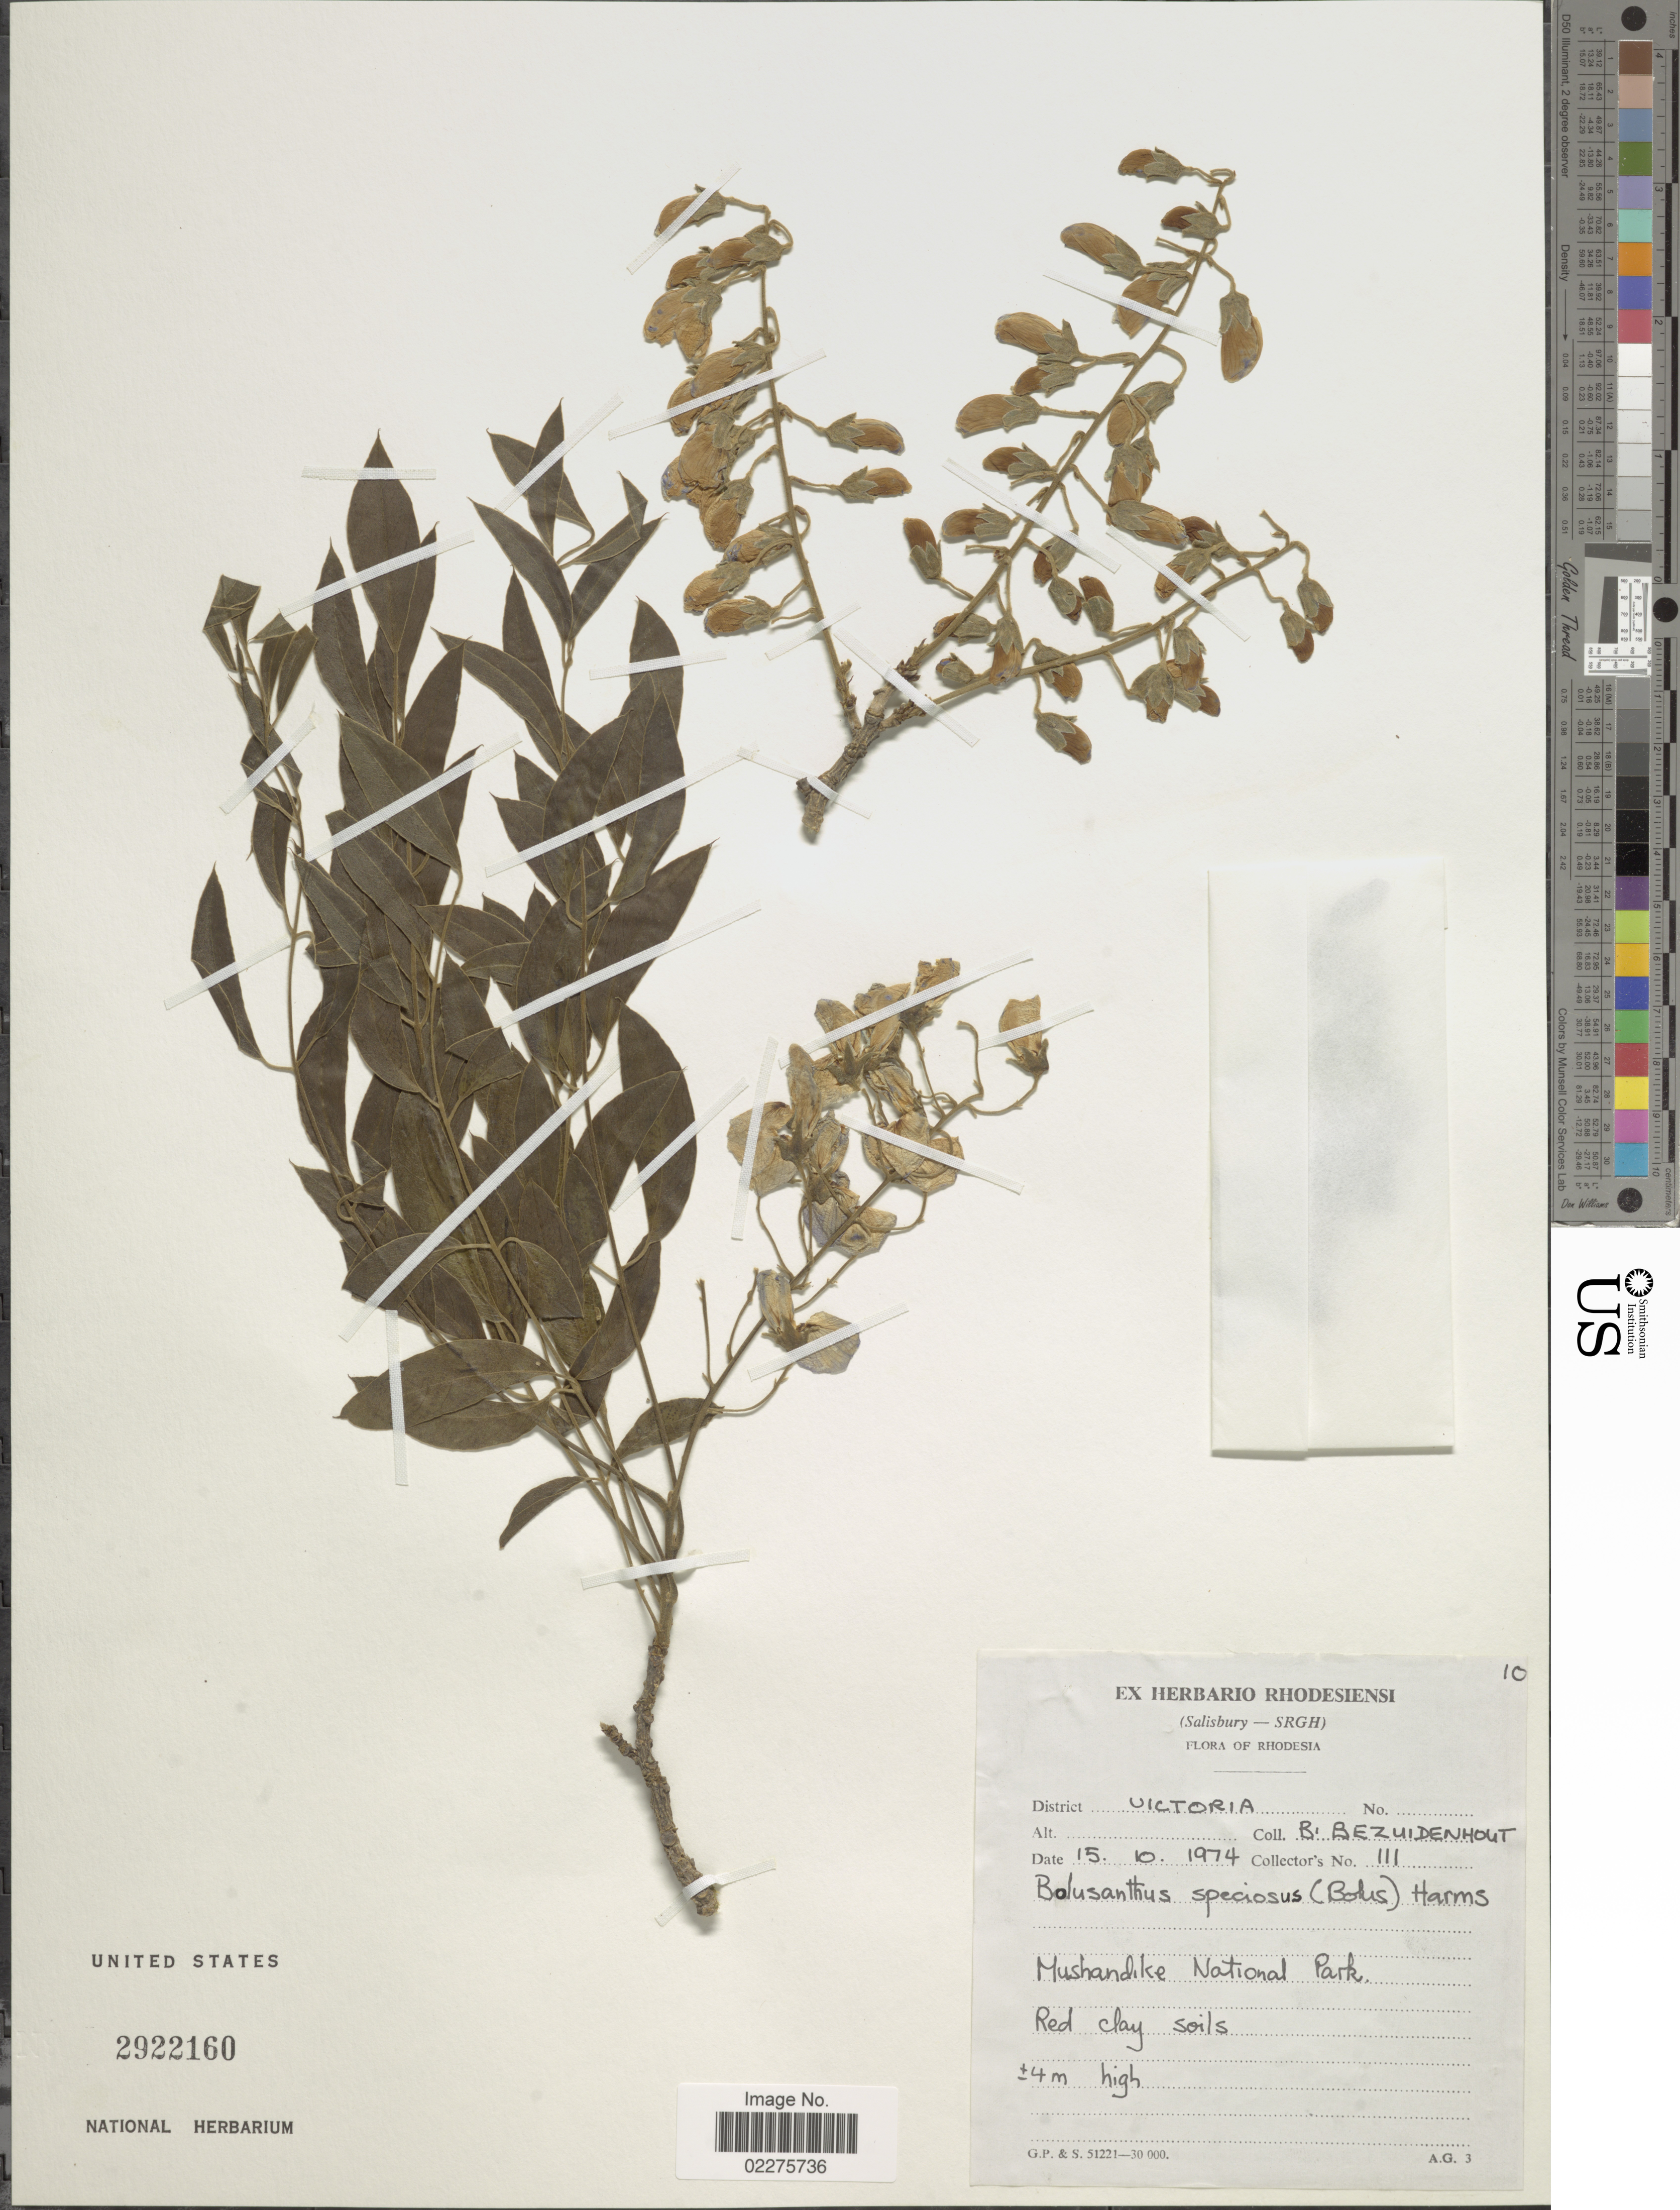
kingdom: Plantae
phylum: Tracheophyta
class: Magnoliopsida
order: Fabales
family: Fabaceae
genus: Bolusanthus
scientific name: Bolusanthus speciosus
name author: (Bolus) Harms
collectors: B. Bezuidenhout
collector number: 3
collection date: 1974-10-15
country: Zimbabwe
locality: District Victoria. Mushandike National Park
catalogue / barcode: US 2922160